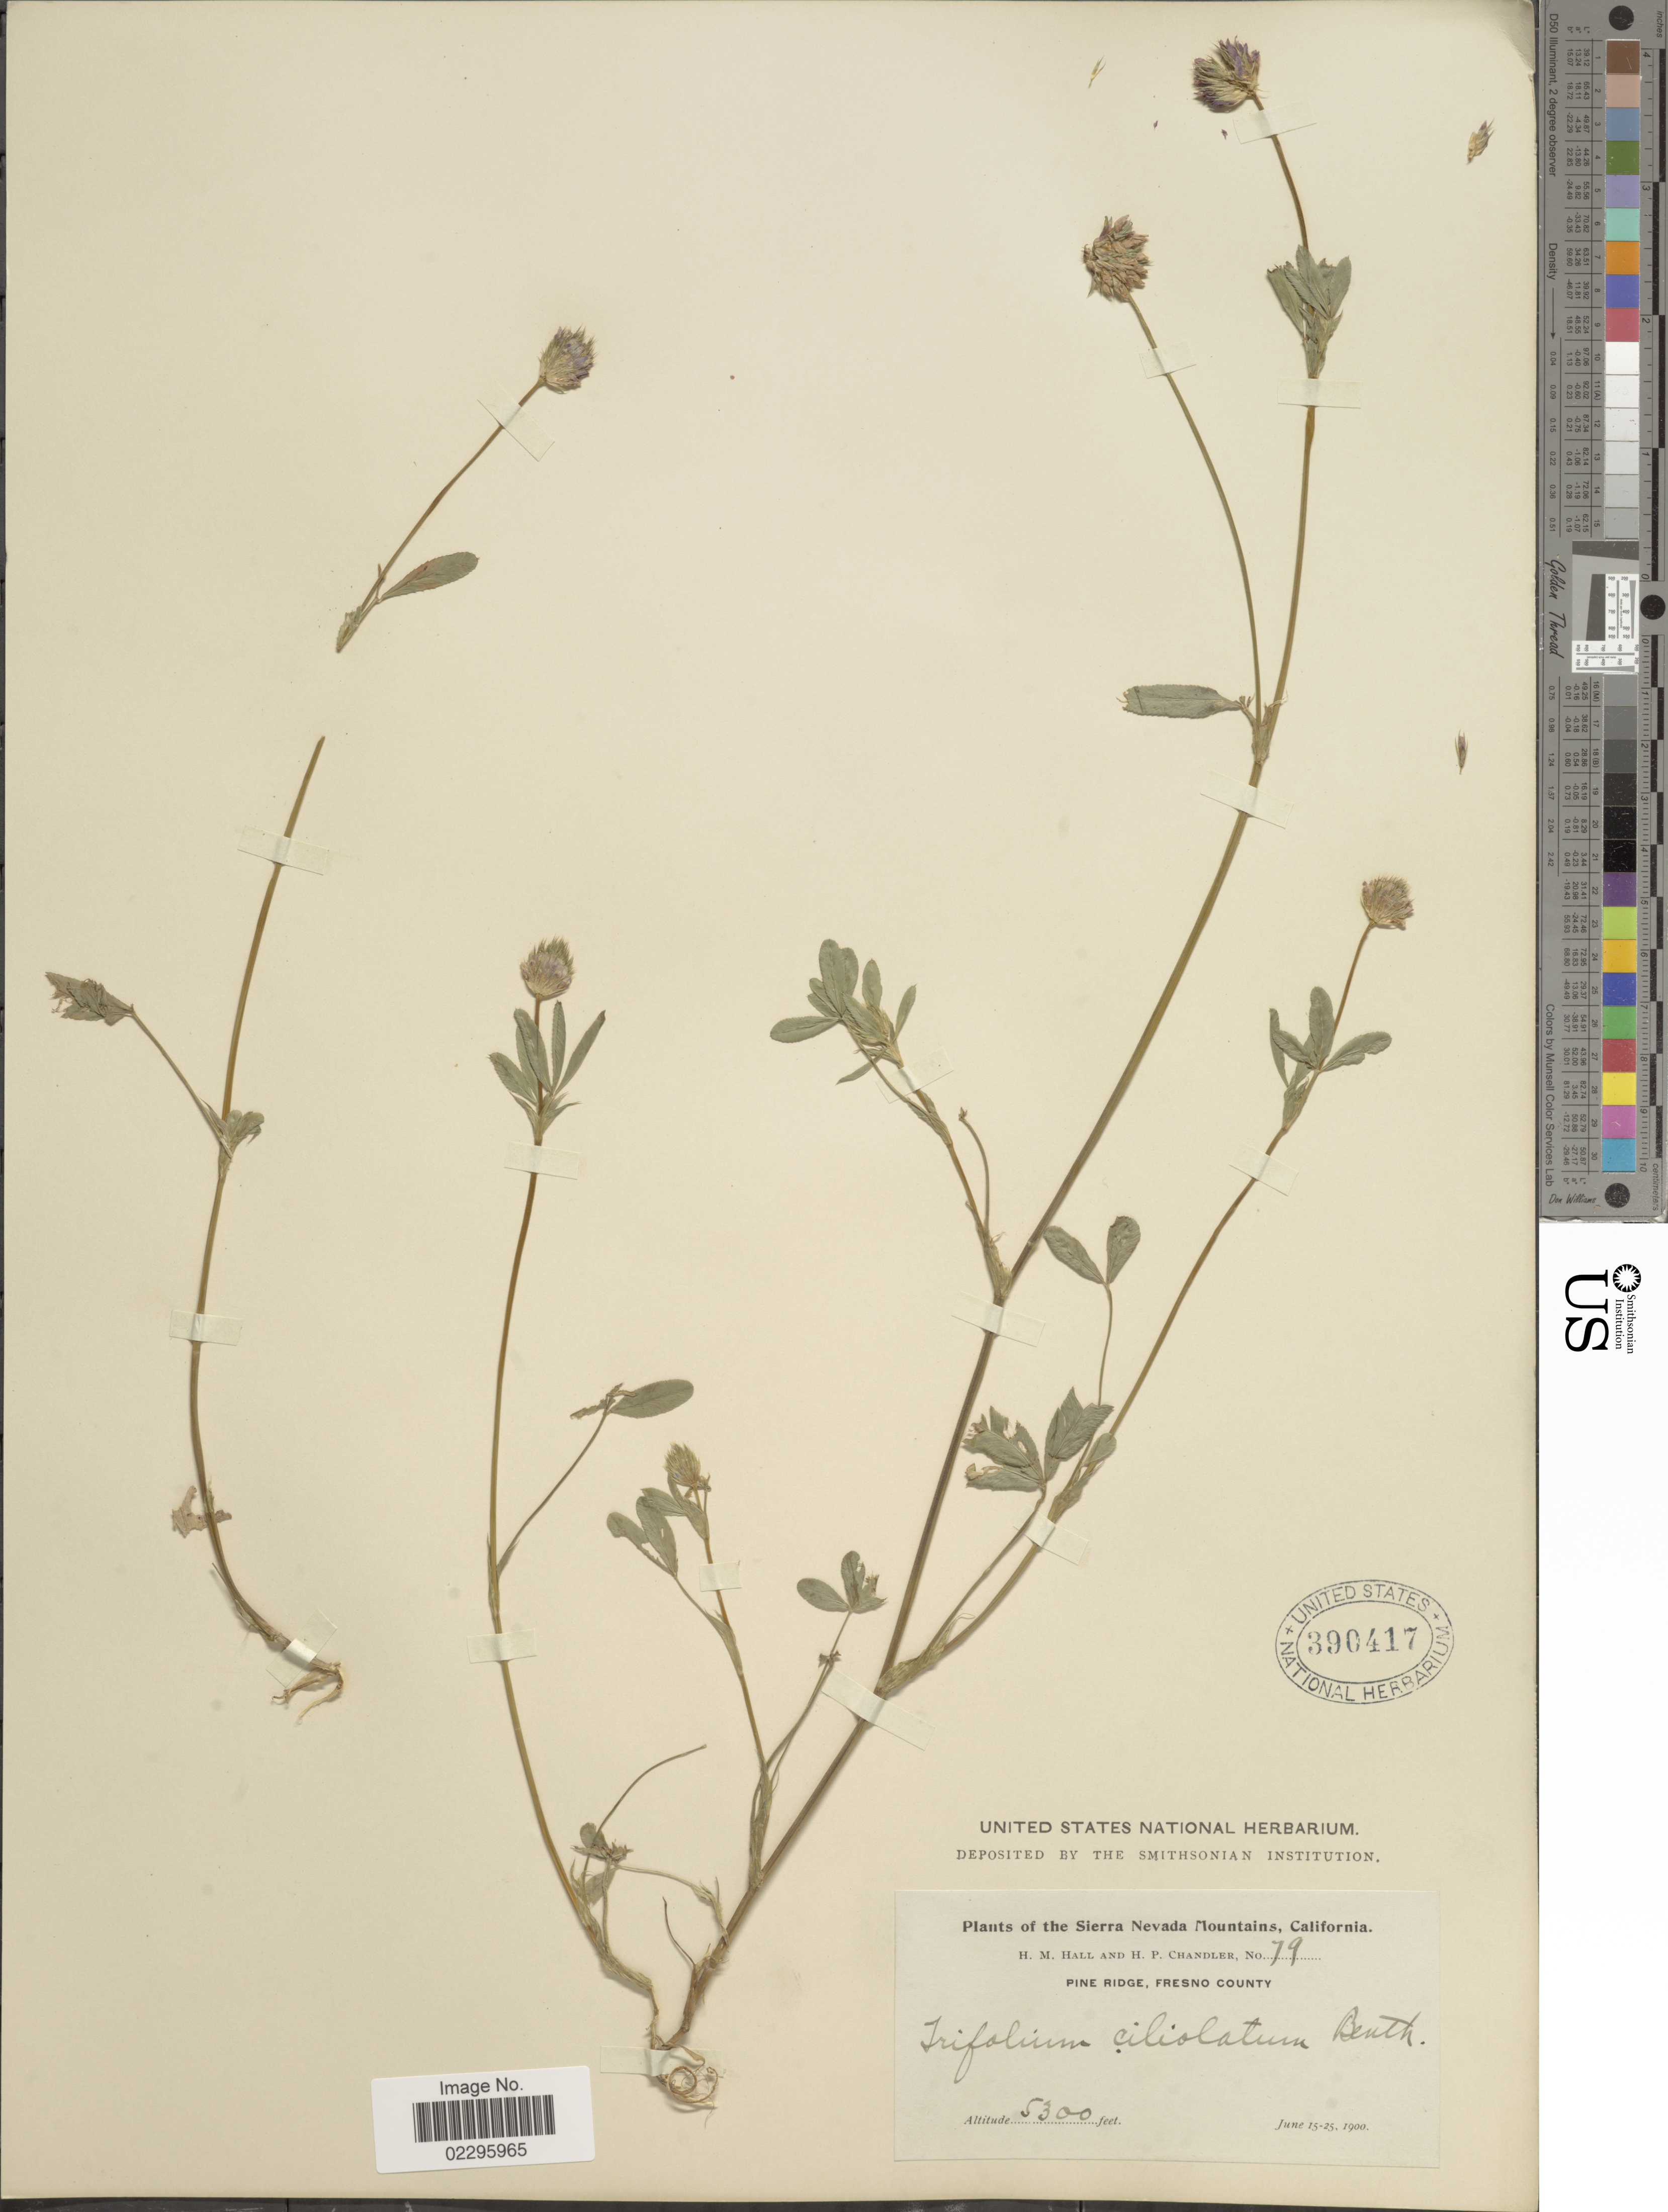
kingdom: Plantae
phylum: Tracheophyta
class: Magnoliopsida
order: Fabales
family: Fabaceae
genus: Trifolium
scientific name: Trifolium ciliolatum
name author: Benth.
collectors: H. M. Hall & H. Chandler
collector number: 79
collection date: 1900-06-15/1900-06-25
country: United States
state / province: California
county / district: Fresno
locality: Sierra Nevada Mountains, Pine Ridge, Fresno County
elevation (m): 1615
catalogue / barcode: US 390417